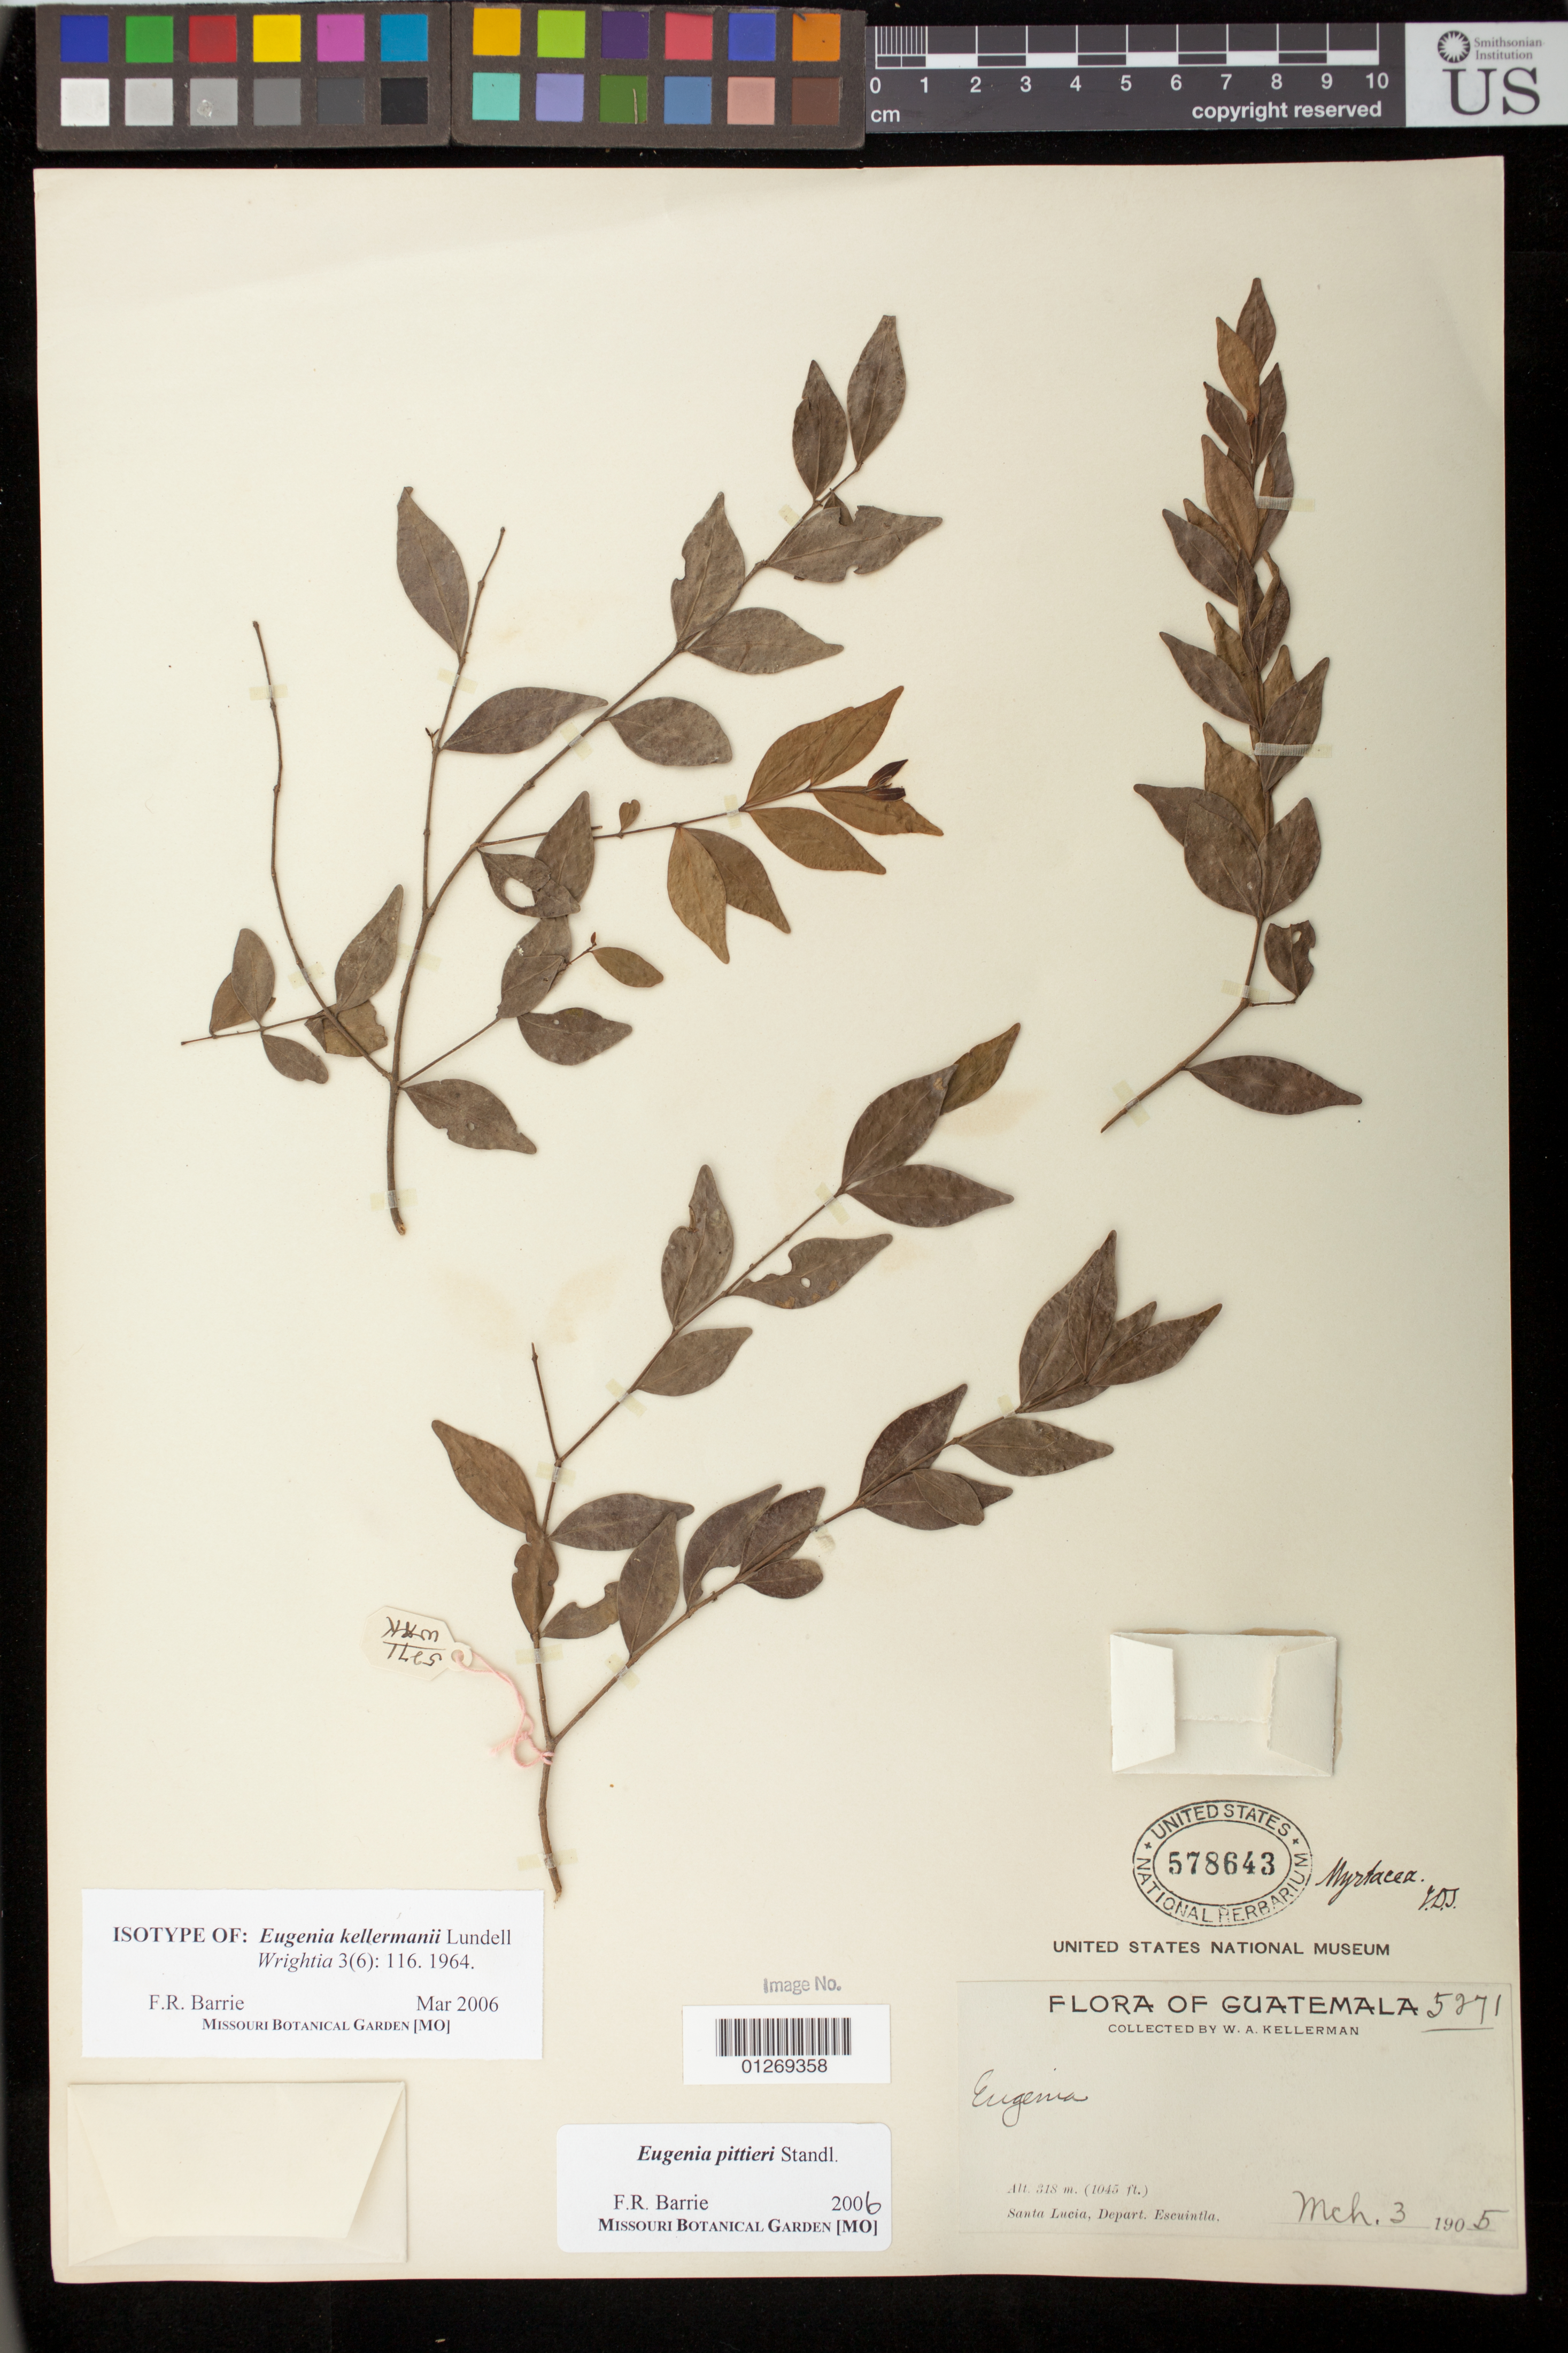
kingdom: Plantae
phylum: Tracheophyta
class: Magnoliopsida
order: Myrtales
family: Myrtaceae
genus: Eugenia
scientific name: Eugenia kellermanii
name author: Lundell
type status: Isotype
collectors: W. A. Kellerman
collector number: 5271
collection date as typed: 03 Mar 1905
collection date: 1905-03-03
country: Guatemala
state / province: Escuintla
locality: Santa Lucia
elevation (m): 318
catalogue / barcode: US 578643